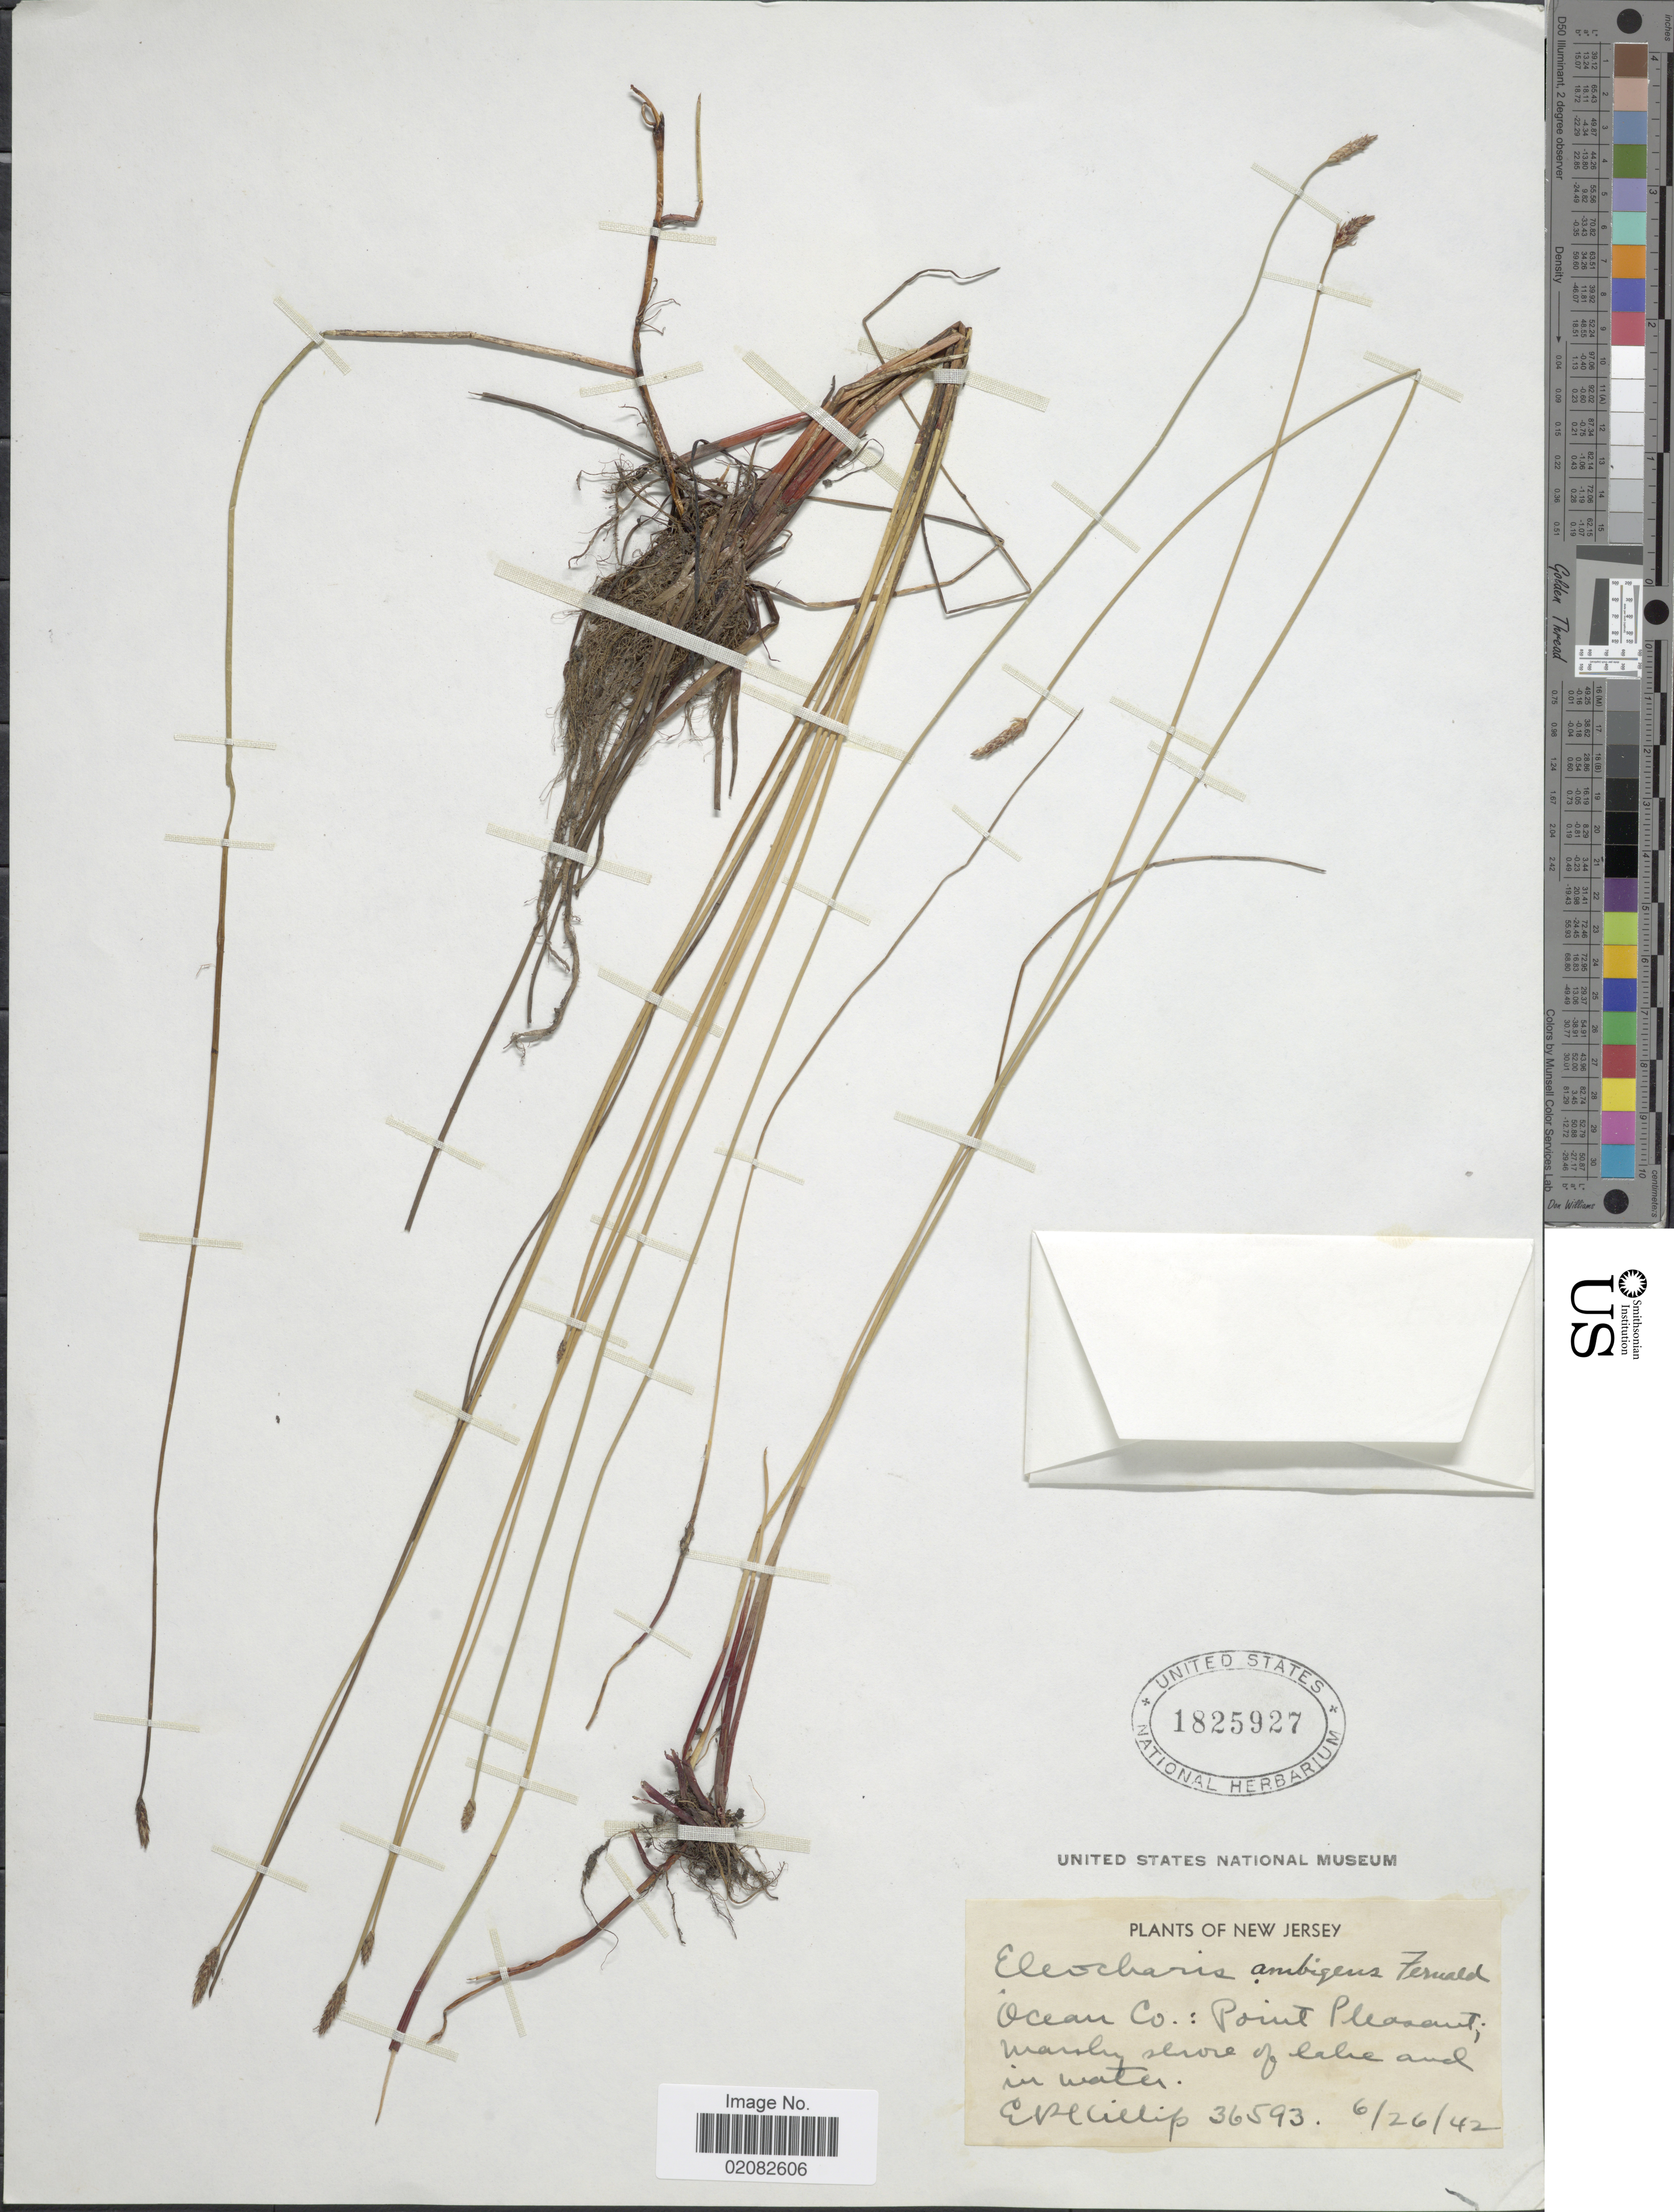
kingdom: Plantae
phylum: Tracheophyta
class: Liliopsida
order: Poales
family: Cyperaceae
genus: Eleocharis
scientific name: Eleocharis fallax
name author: Weath.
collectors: E. P. Killip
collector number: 36593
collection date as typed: Transcribed d/m/y: 26/6/42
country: United States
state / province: New Jersey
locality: Ocean Co: Point Pleasant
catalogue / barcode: US 1825927